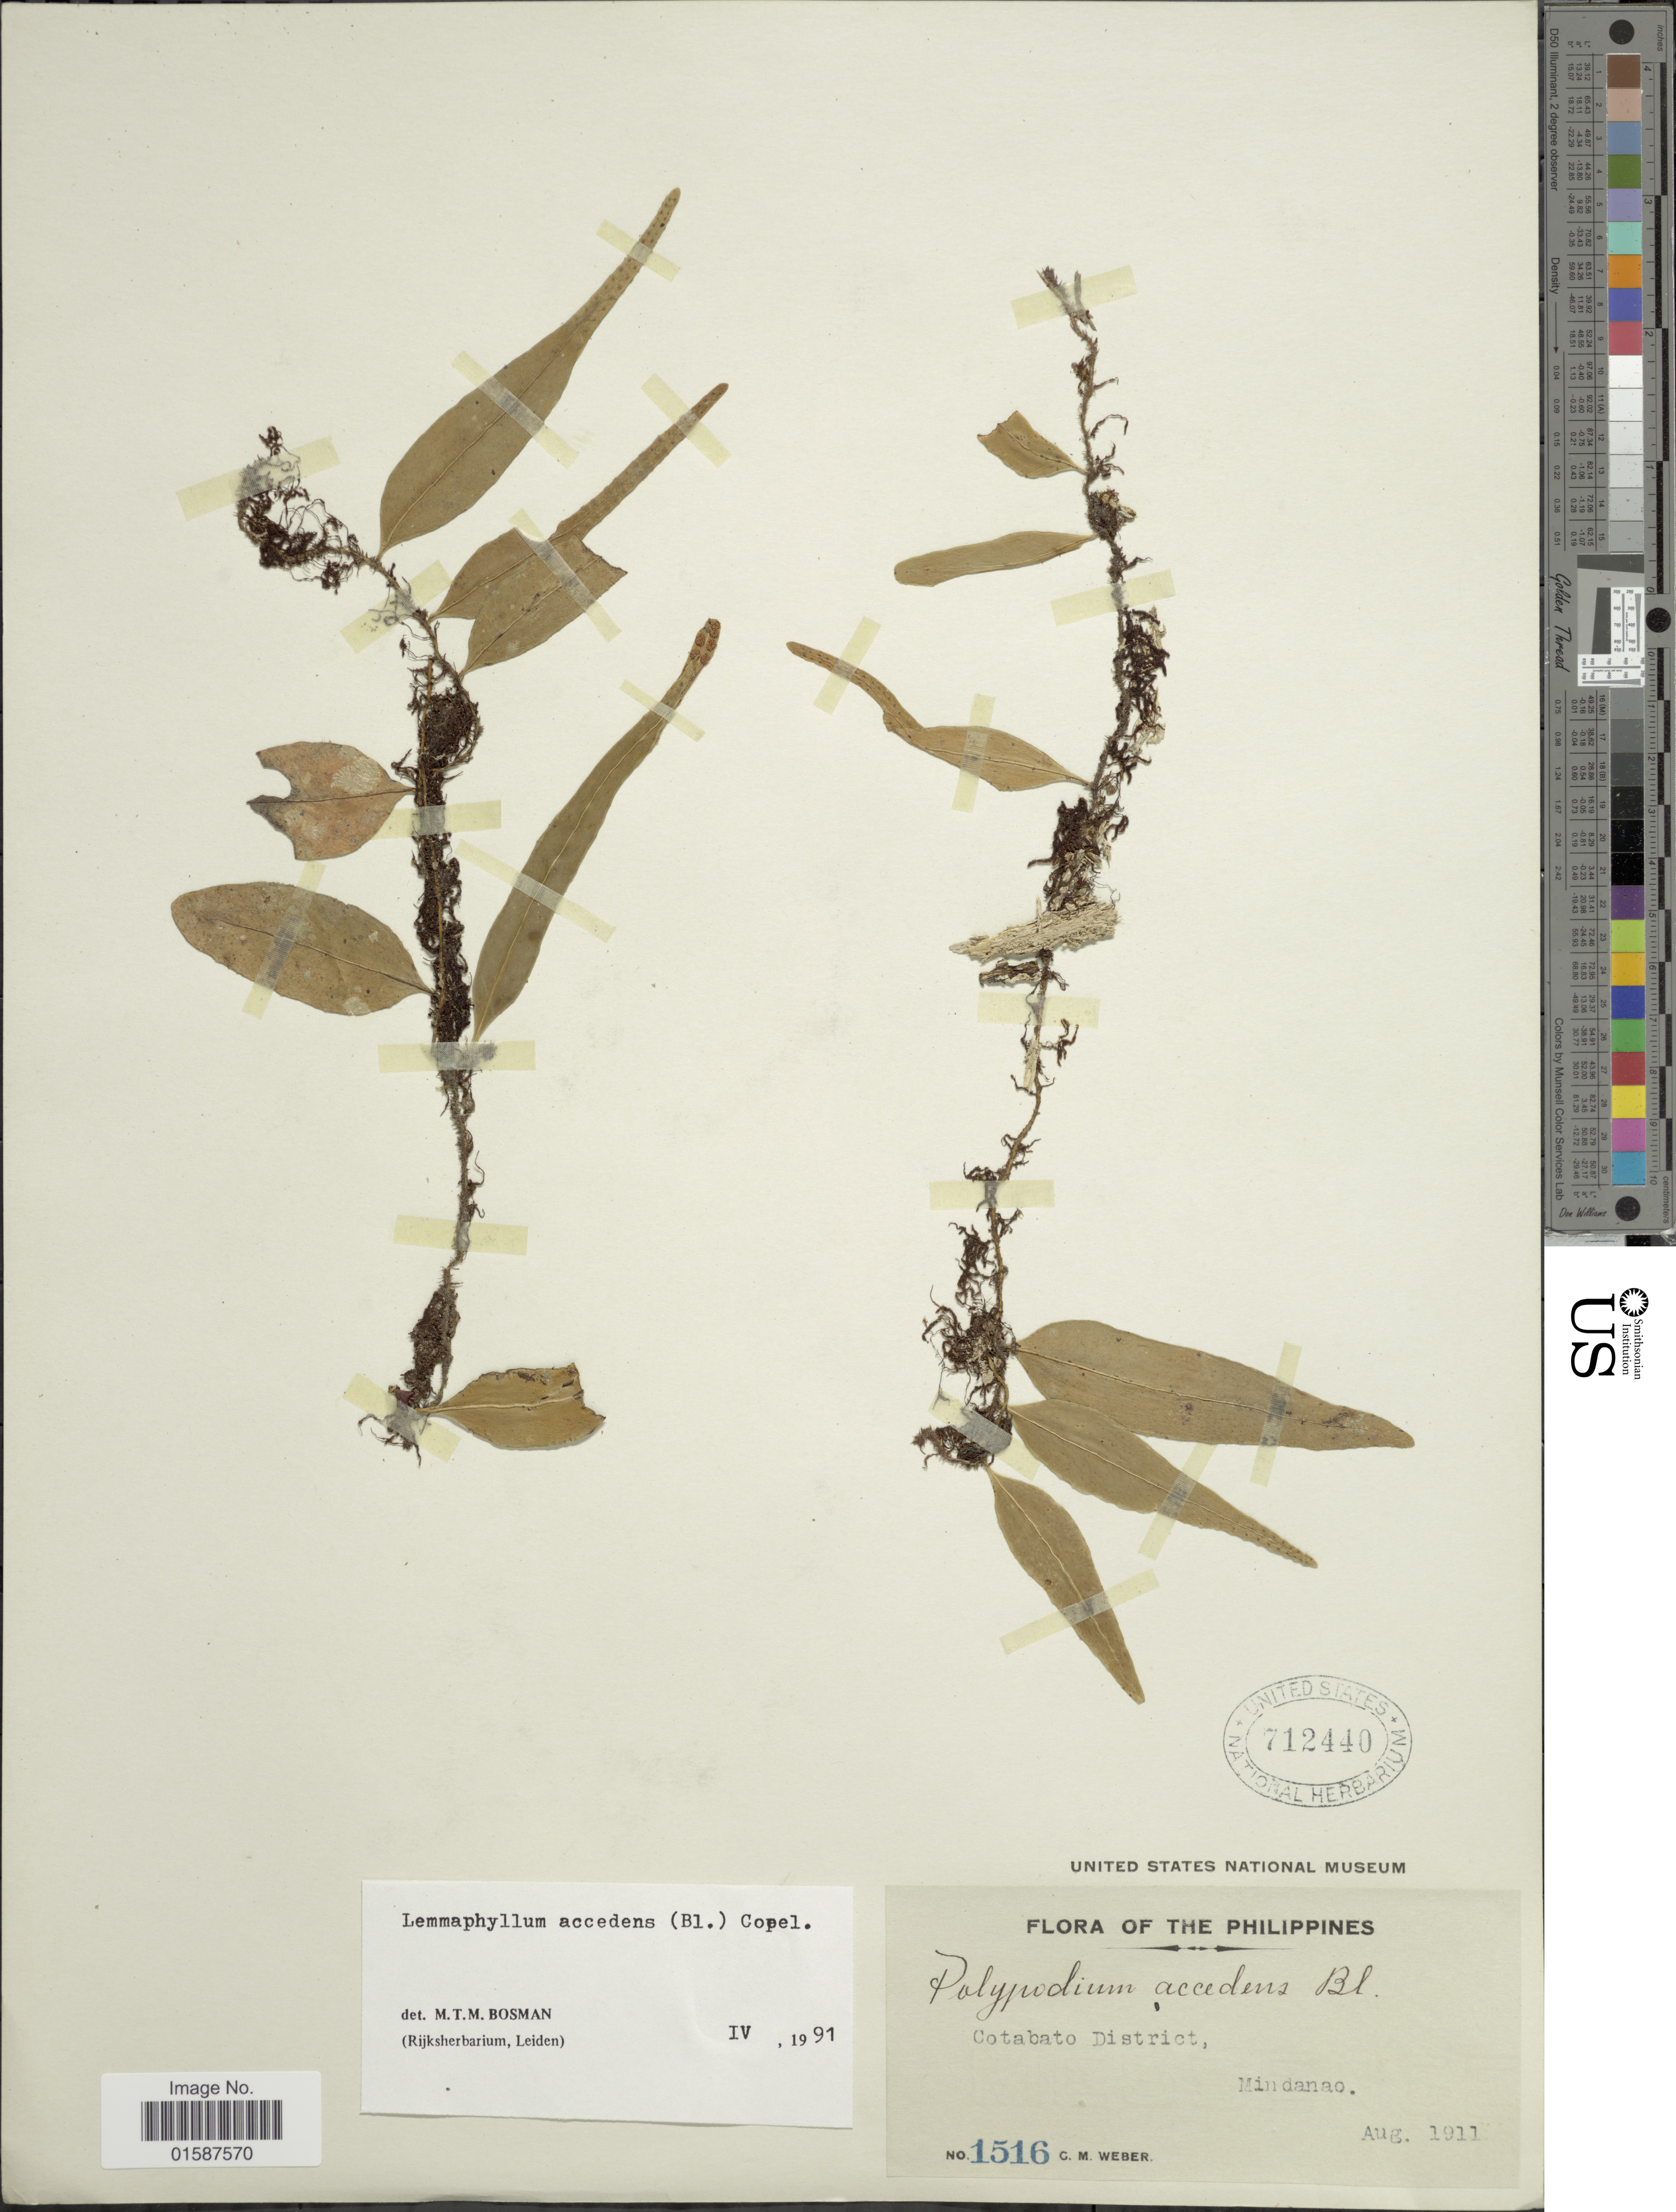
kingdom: Plantae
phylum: Tracheophyta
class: Polypodiopsida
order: Polypodiales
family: Polypodiaceae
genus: Lemmaphyllum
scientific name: Lemmaphyllum accedens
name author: (Blume) Donk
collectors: C. M. Weber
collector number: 1516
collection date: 1911-08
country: Philippines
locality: Cotabato District, Mindanao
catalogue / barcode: US 712440